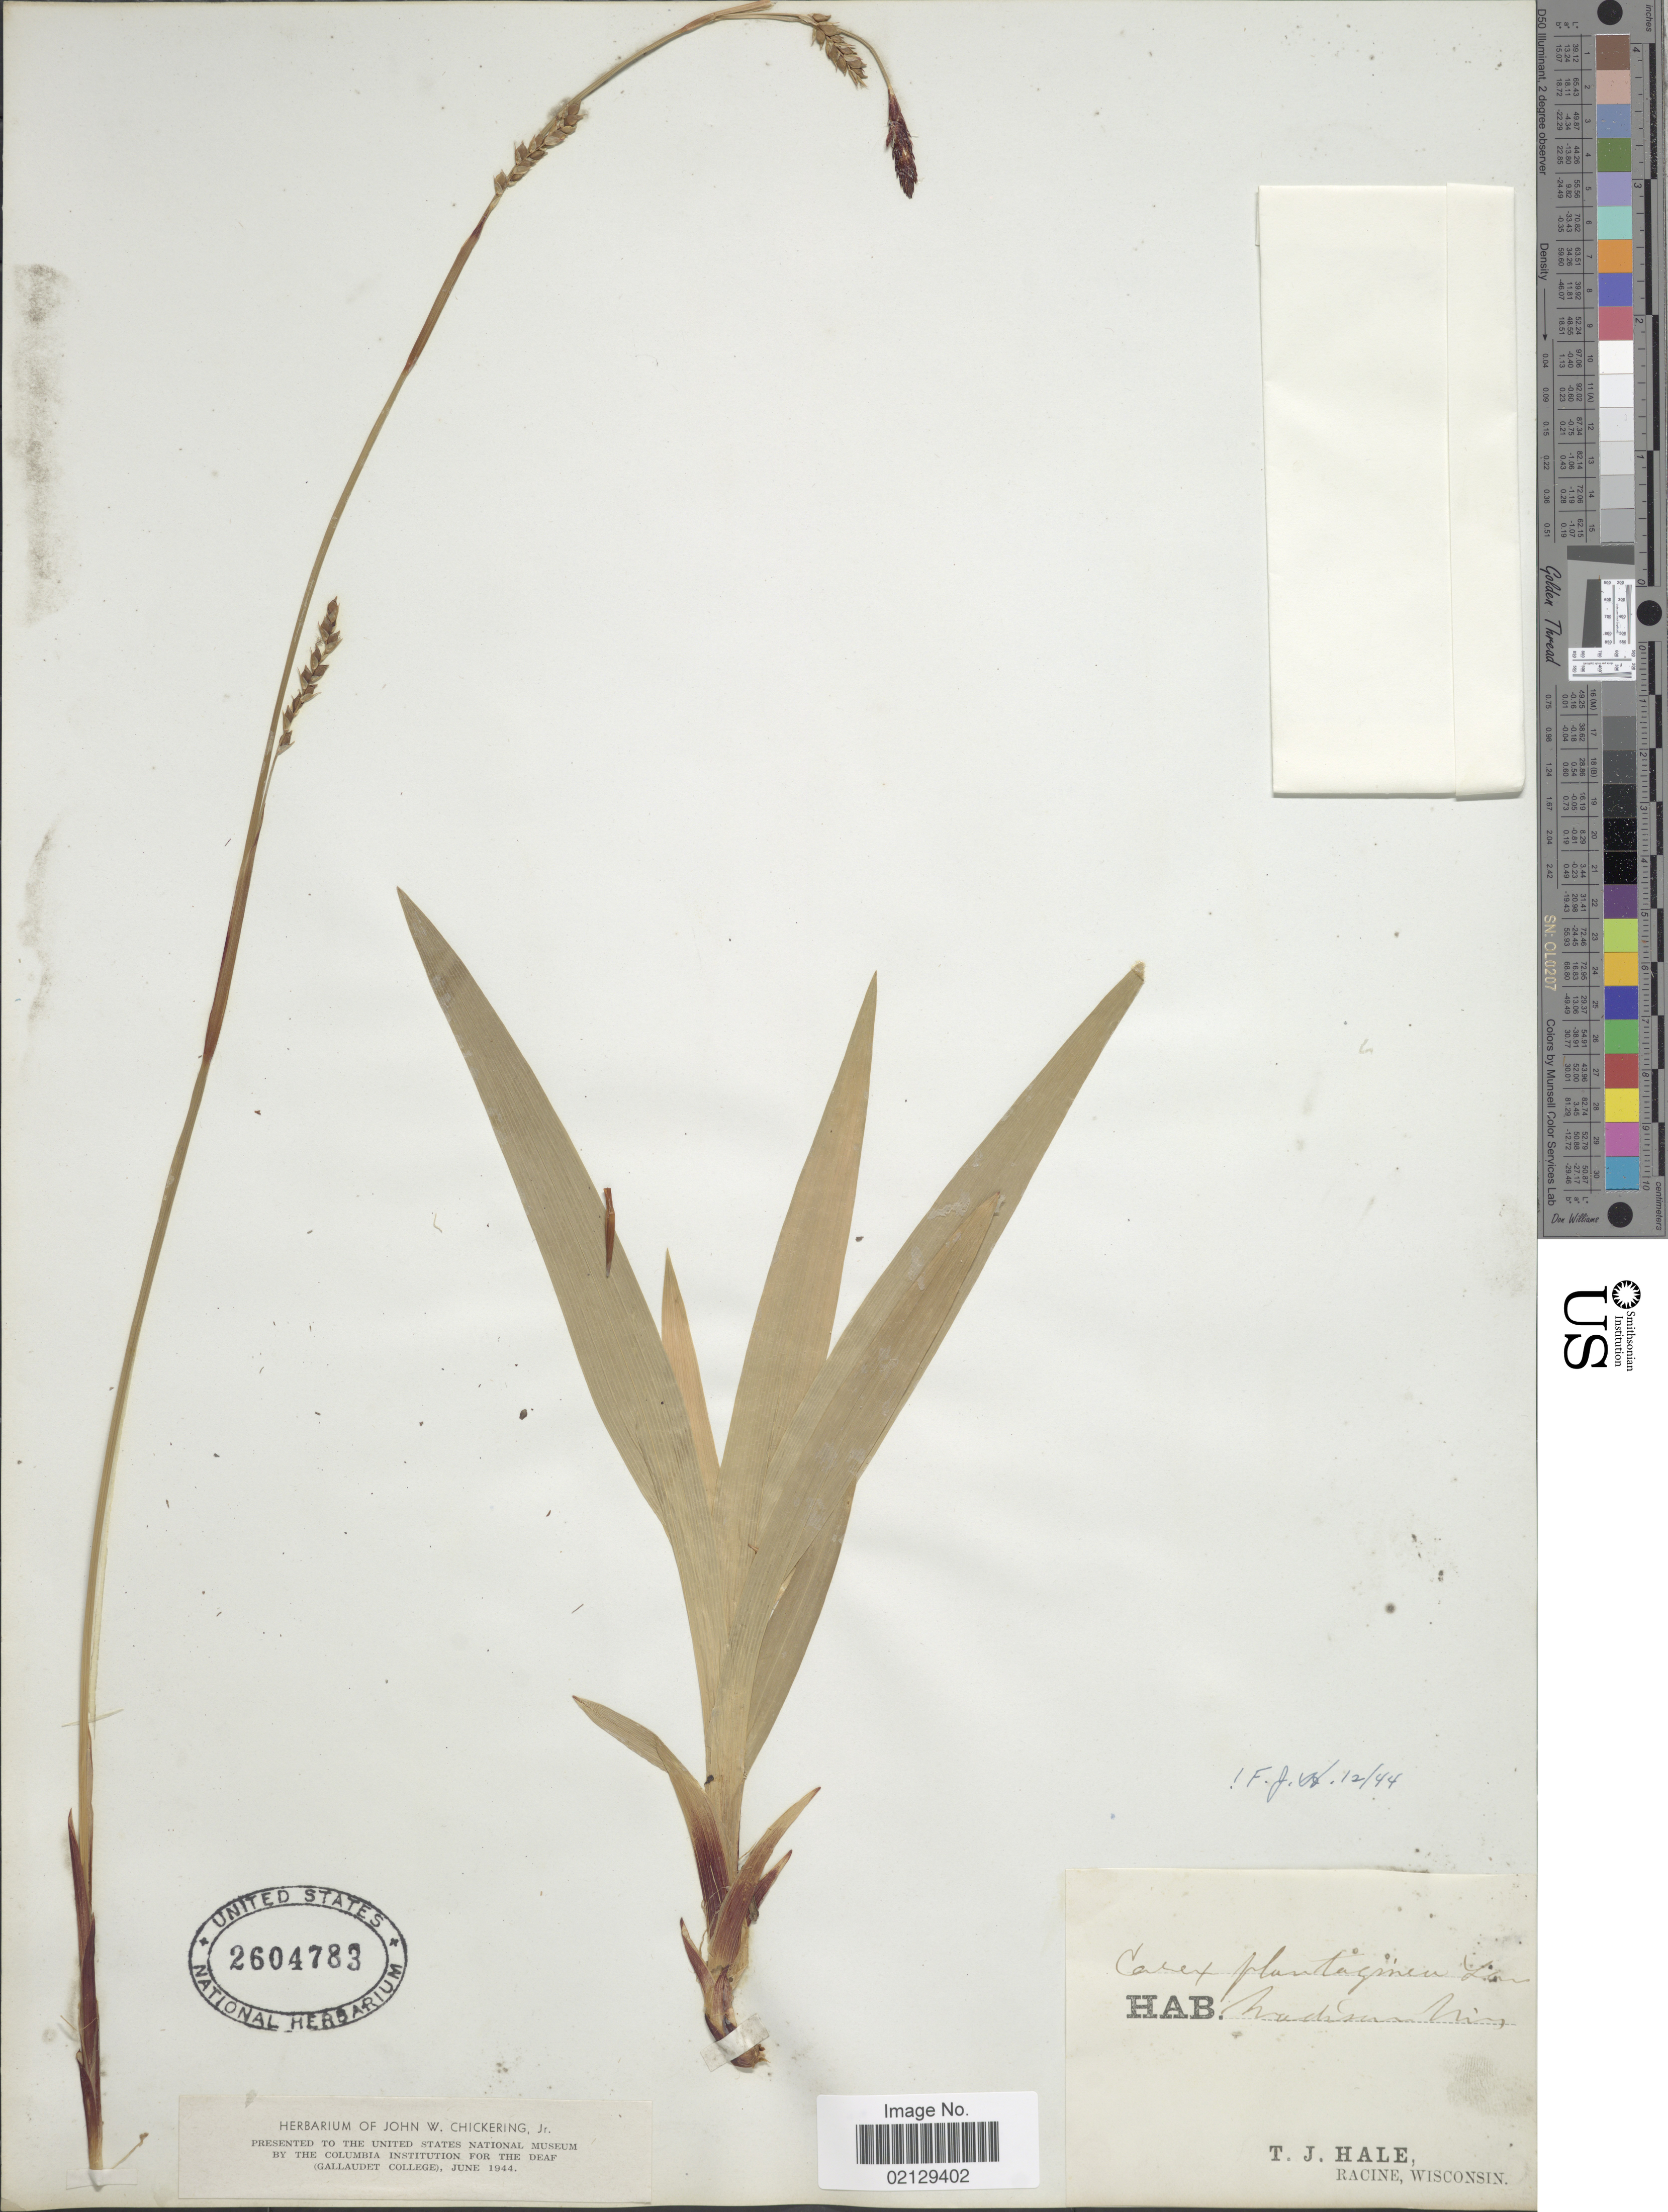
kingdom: Plantae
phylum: Tracheophyta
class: Liliopsida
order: Poales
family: Cyperaceae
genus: Carex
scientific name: Carex plantaginea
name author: Lam.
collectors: T. Hale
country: United States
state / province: Wisconsin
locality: Racine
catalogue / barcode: US 3604783